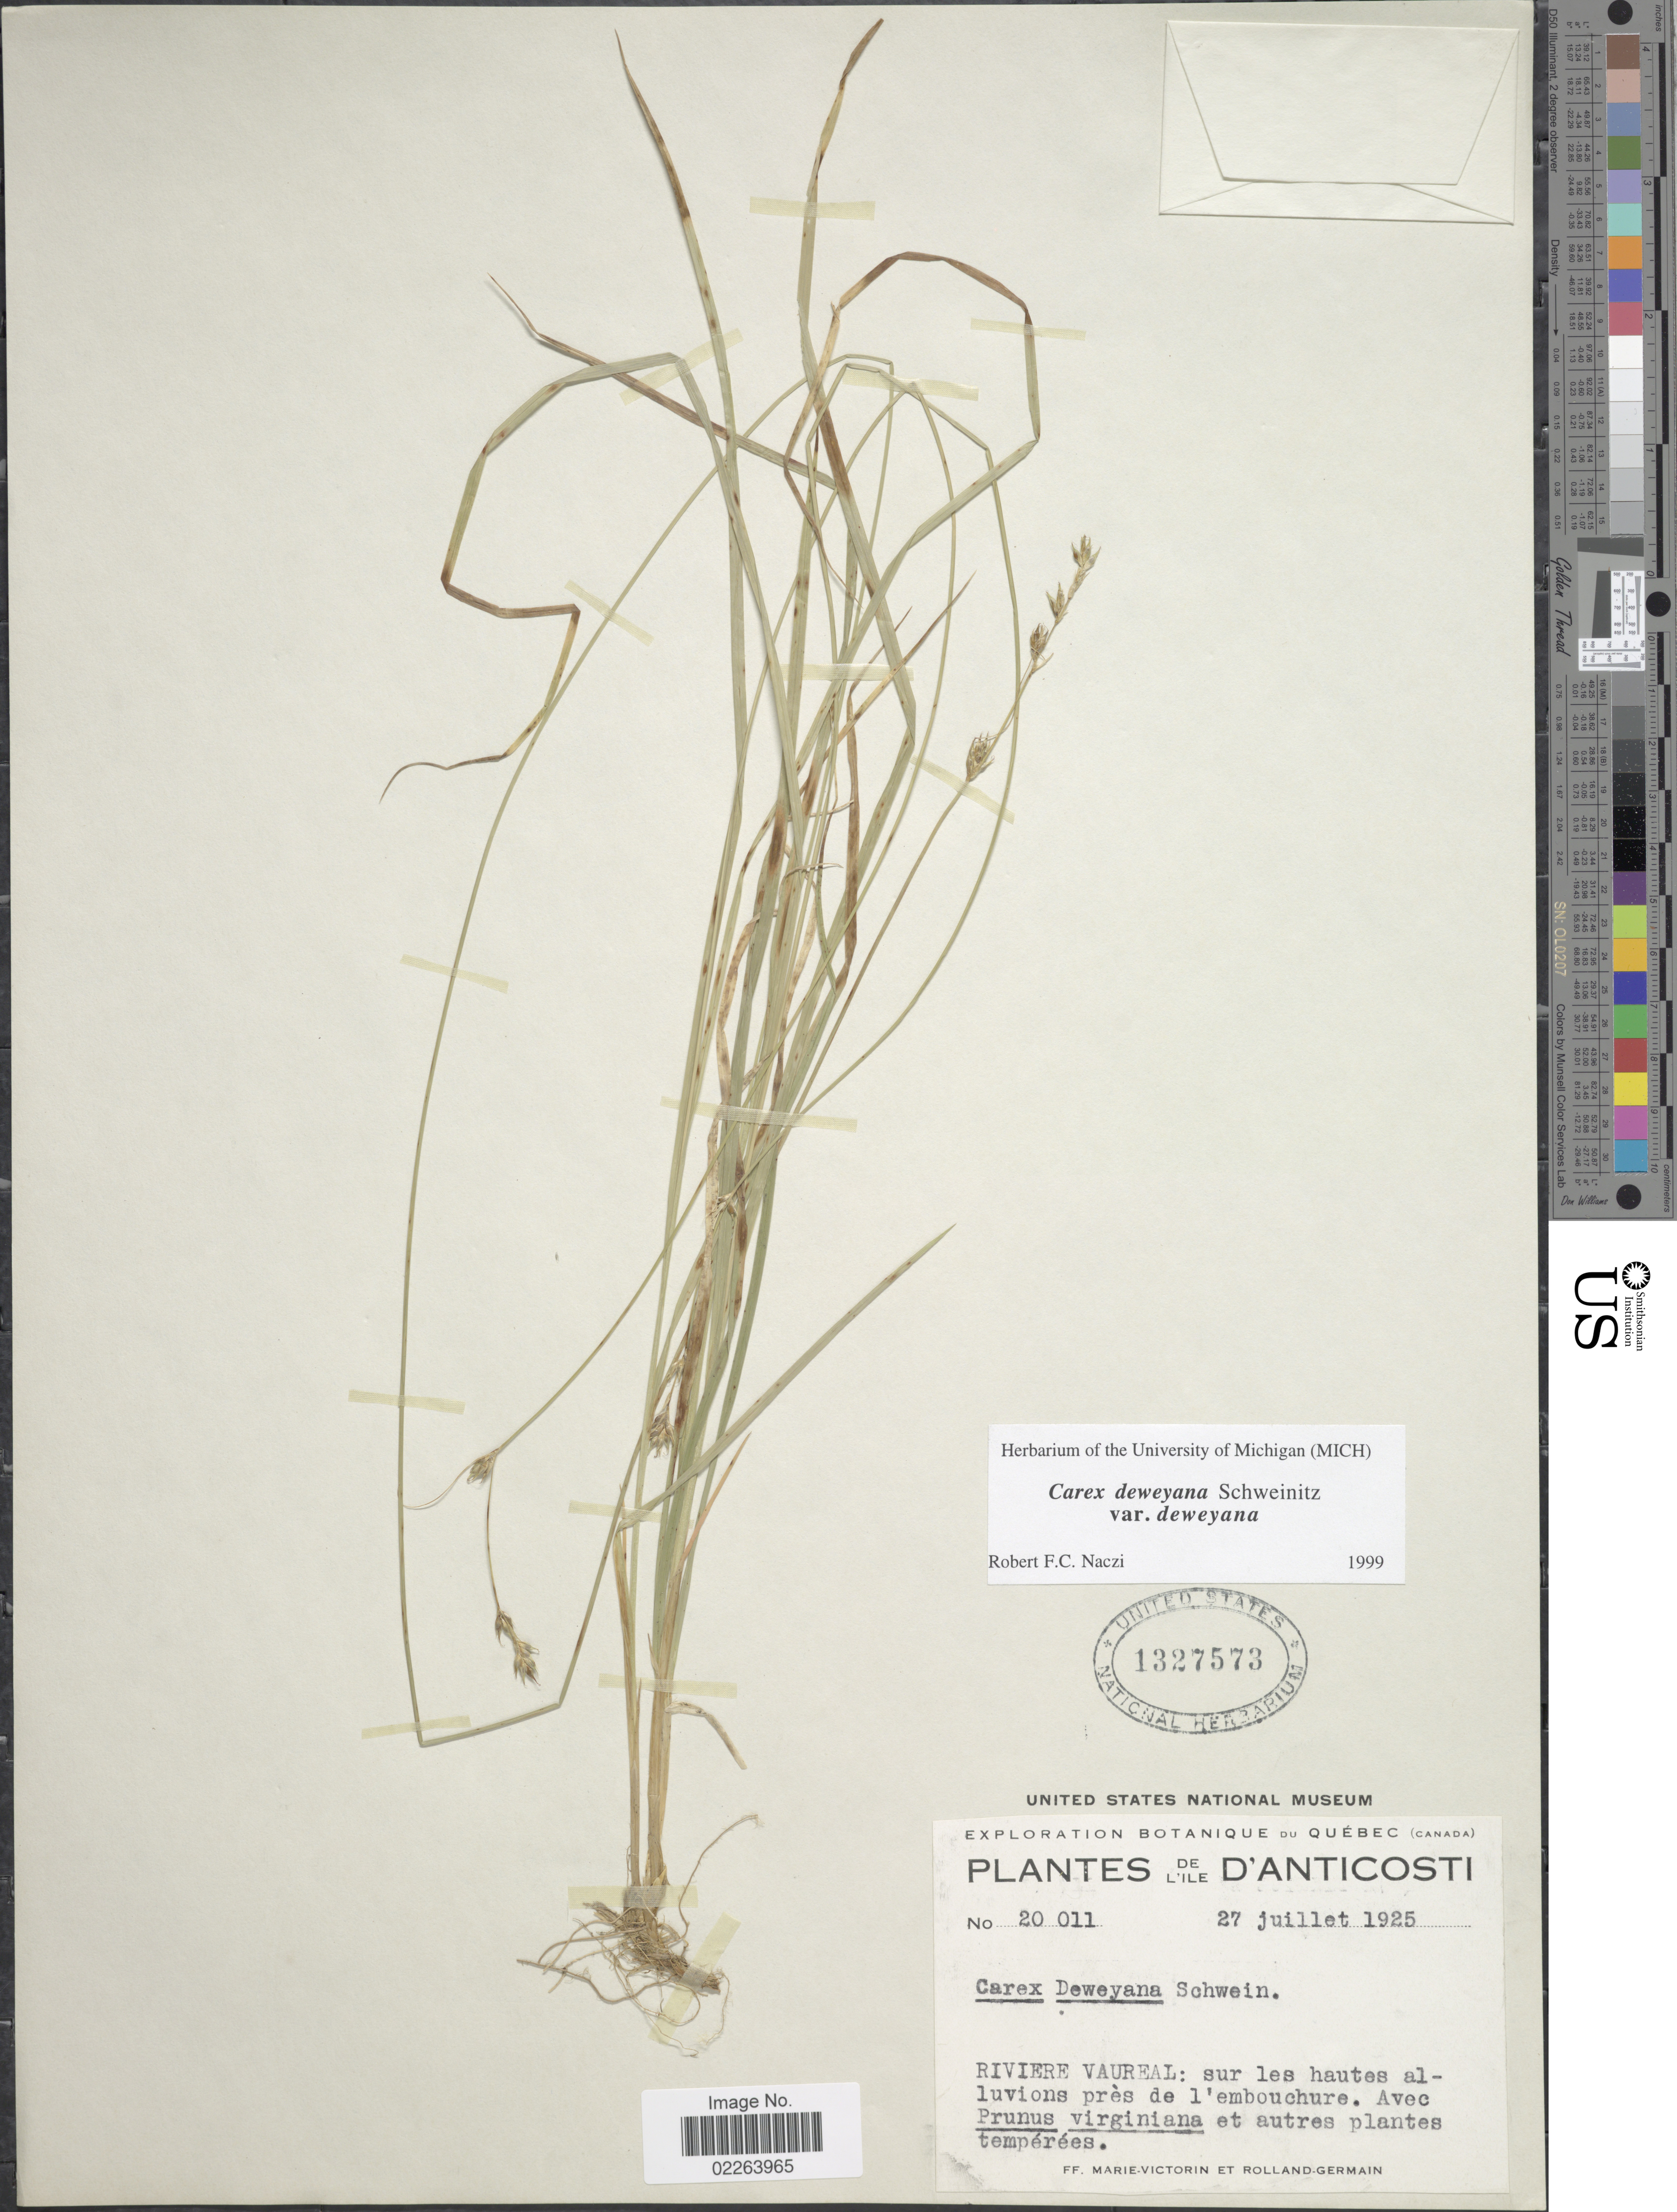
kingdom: Plantae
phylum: Tracheophyta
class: Liliopsida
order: Poales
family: Cyperaceae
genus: Carex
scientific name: Carex deweyana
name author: Schwein.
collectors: F. Marie-Victorin & Rolland-Germain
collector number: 20011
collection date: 1925-07-27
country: Canada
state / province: Quebec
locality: De L'Ile D'Anticosti, Riviere Vaureal: sur les hautes alluvions près de l'embouchure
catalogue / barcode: US 1327573